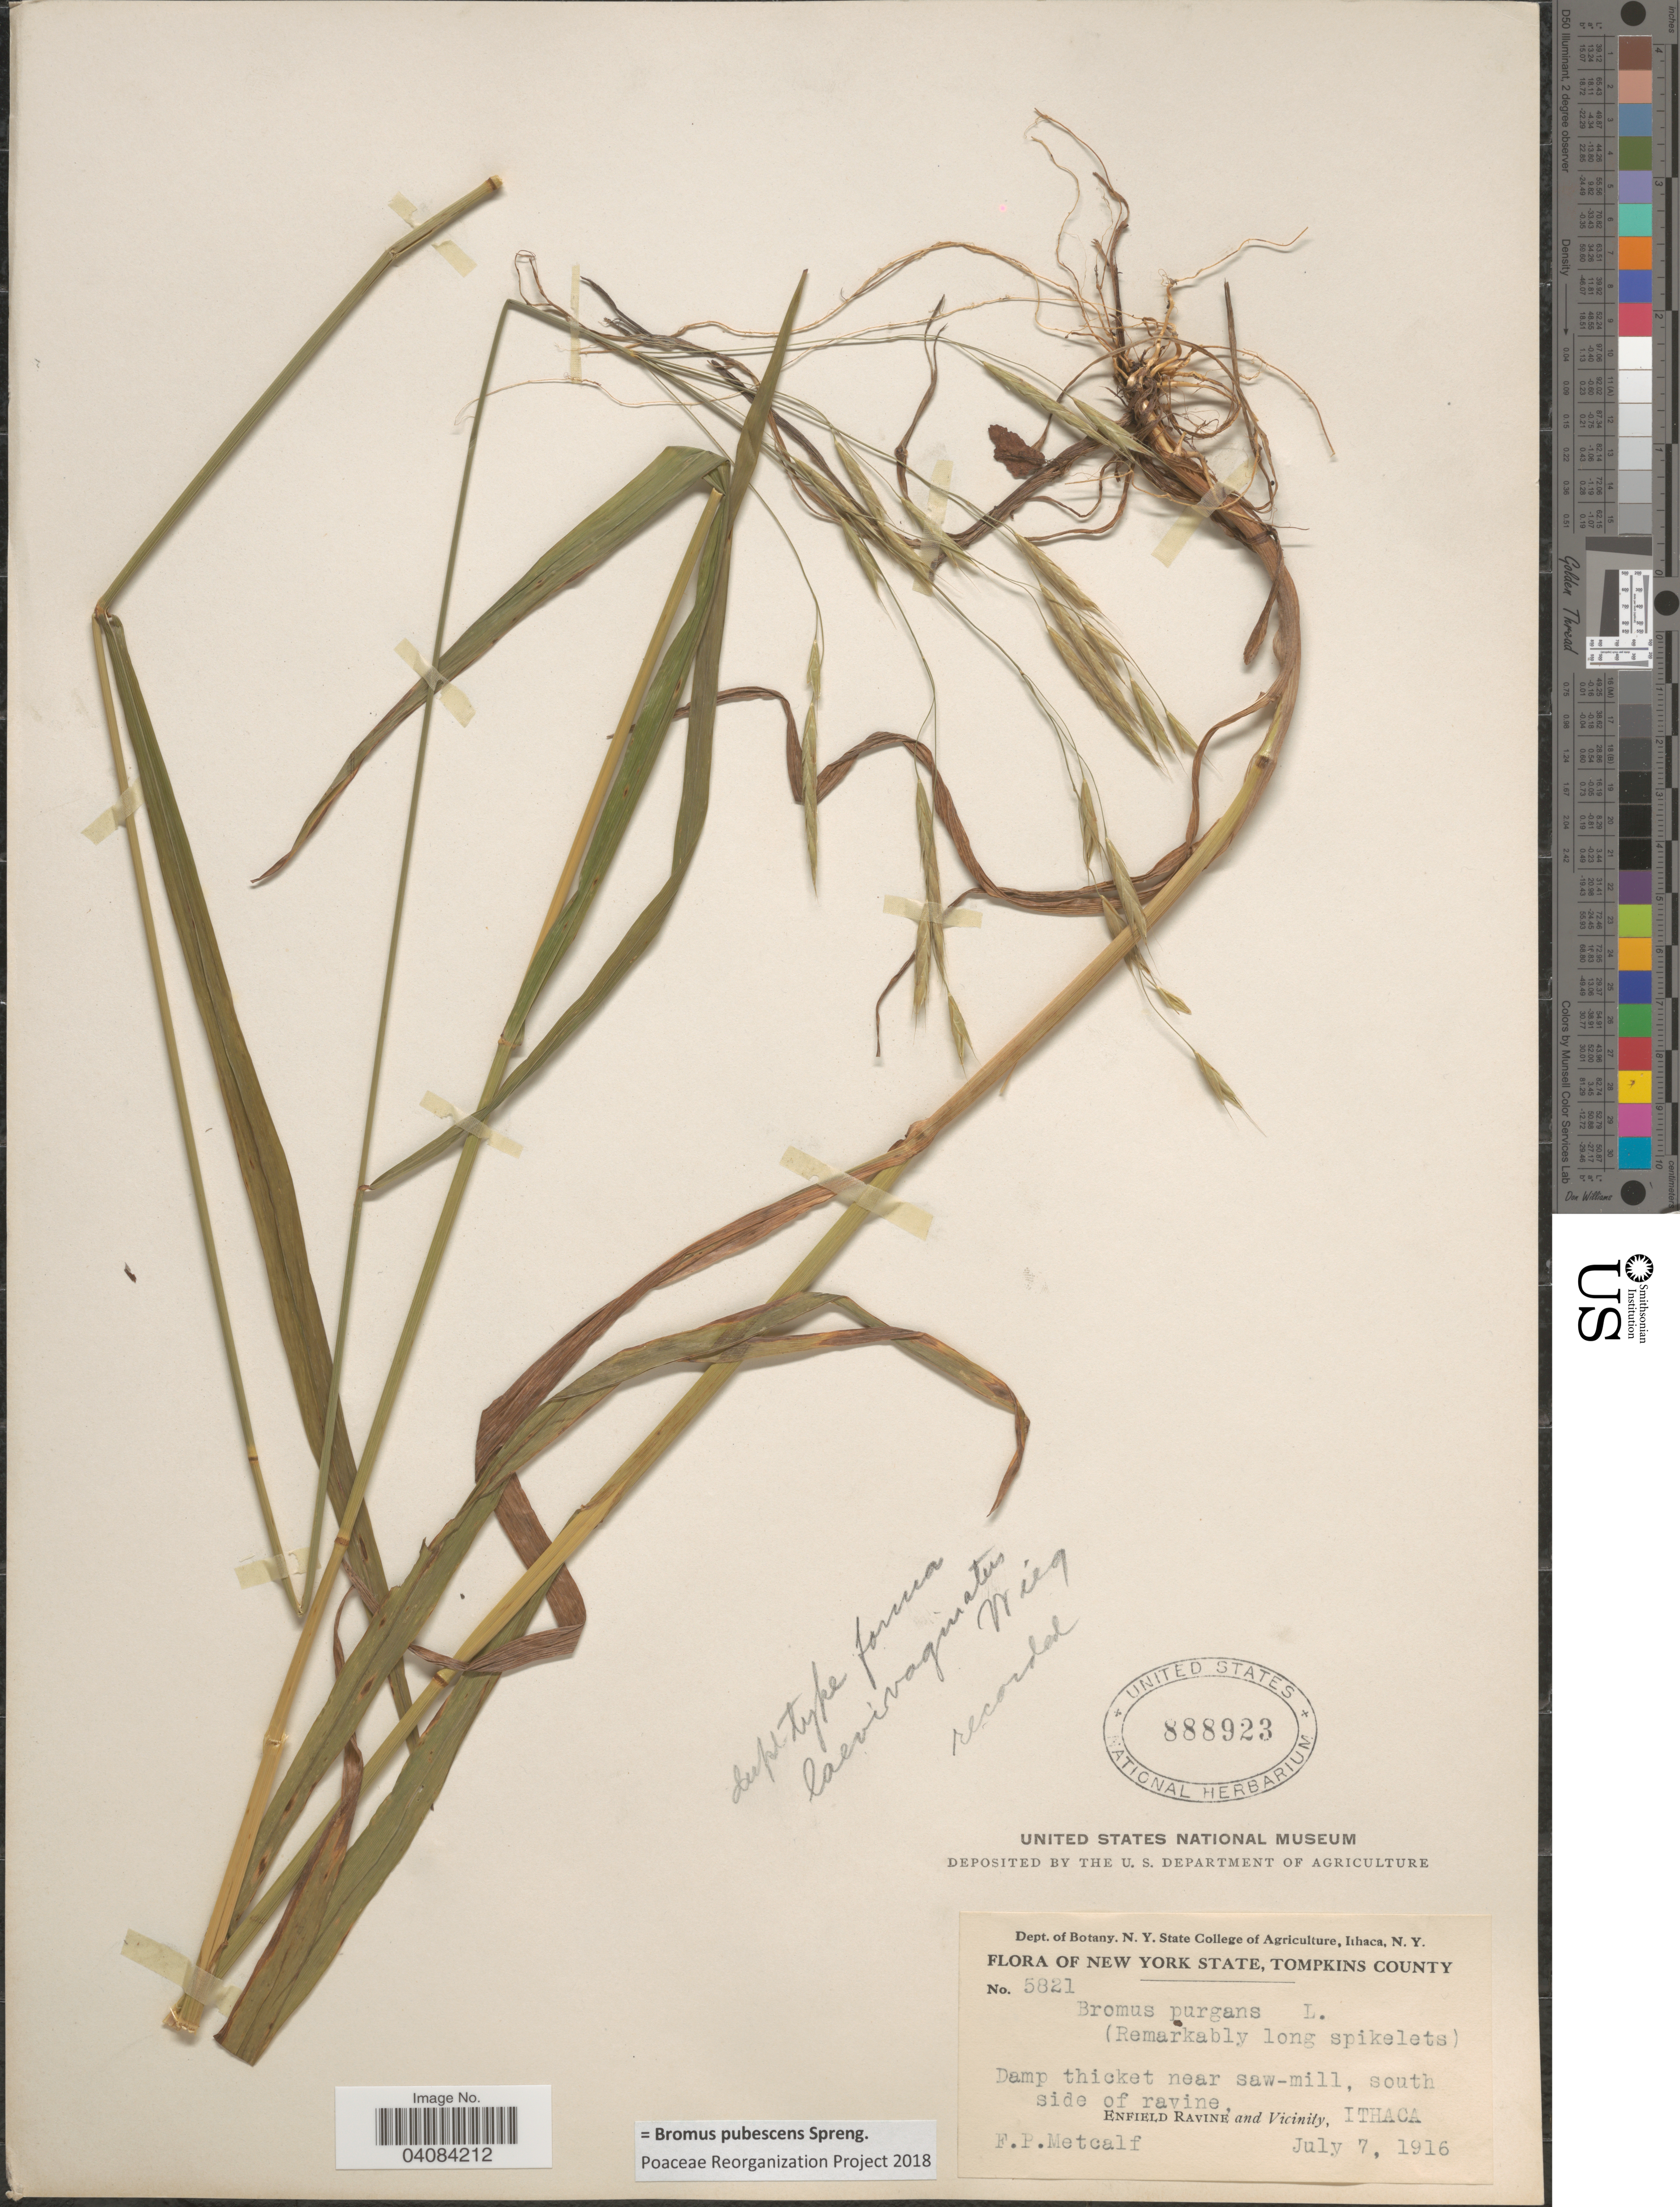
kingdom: Plantae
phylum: Tracheophyta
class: Liliopsida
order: Poales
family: Poaceae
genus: Bromus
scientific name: Bromus pubescens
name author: Muhl. ex Willd.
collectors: F. Metcalf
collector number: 5821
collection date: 1916-07-07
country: United States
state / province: New York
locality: Tompkins County. Damp thicket near saw-mill, south side of ravine. Enfield Ravine and vicinity, Ithaca.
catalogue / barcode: US 888923